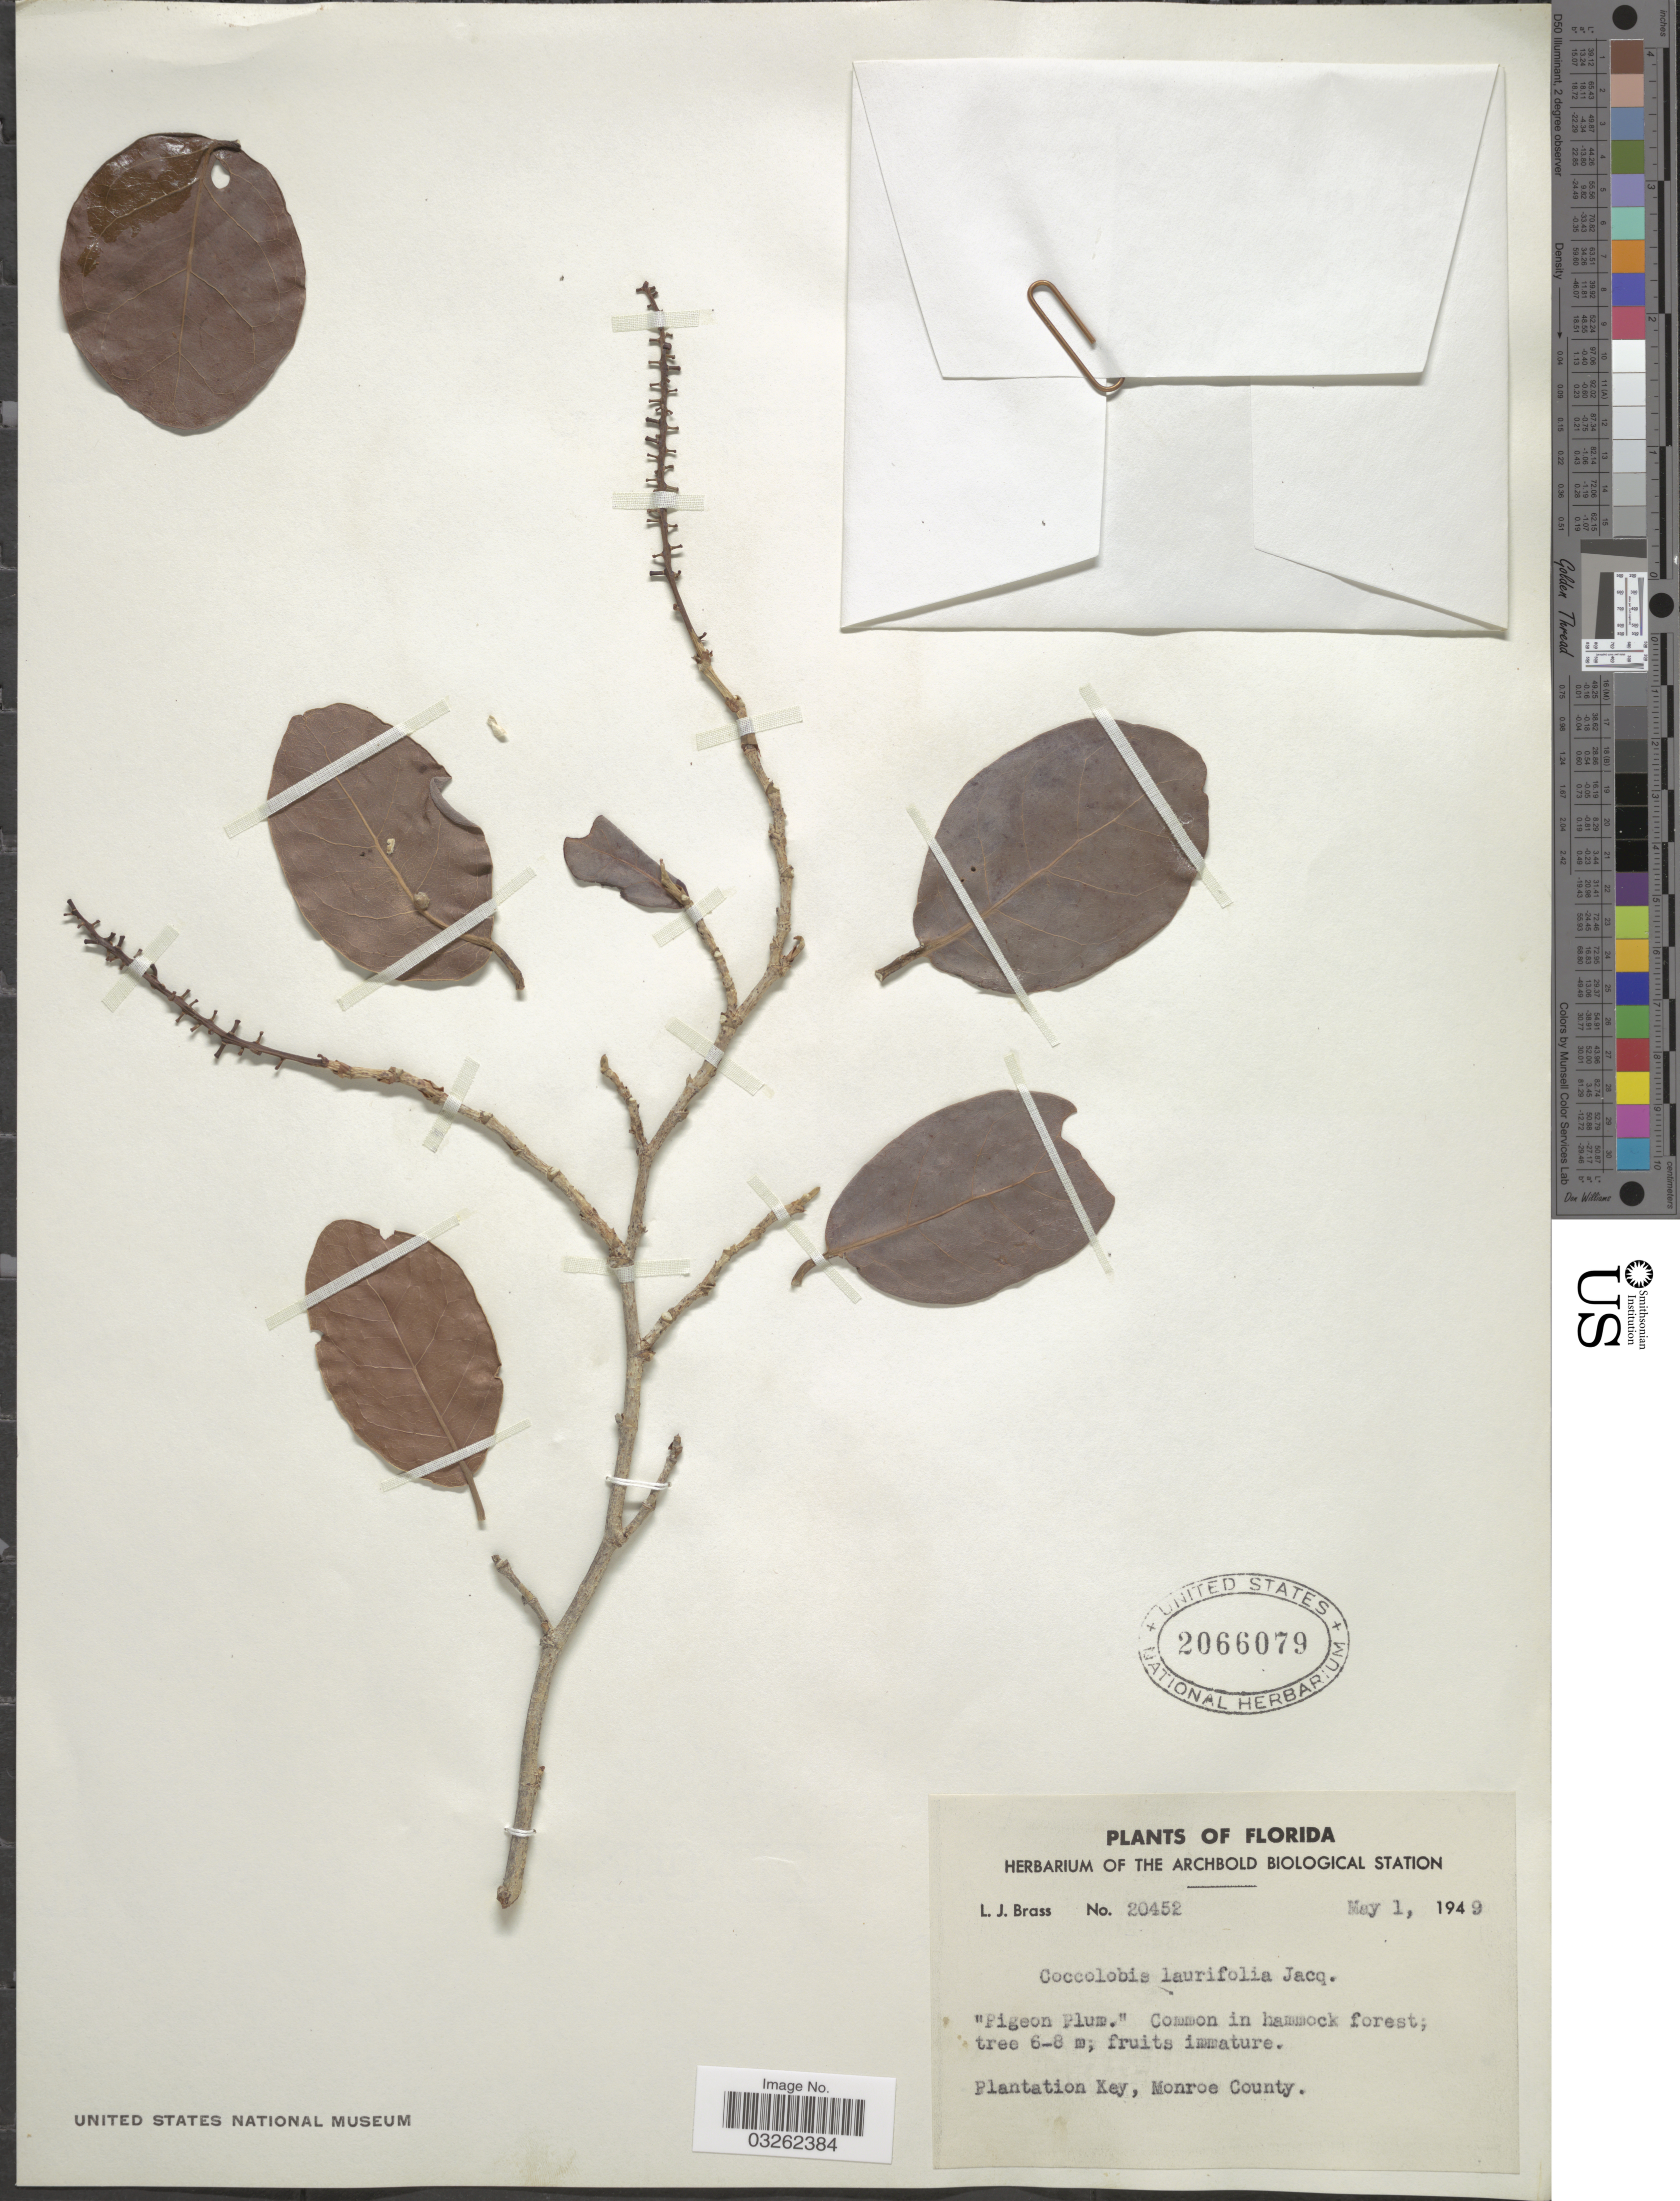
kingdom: Plantae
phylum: Tracheophyta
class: Magnoliopsida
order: Caryophyllales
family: Polygonaceae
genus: Coccoloba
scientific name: Coccoloba floridana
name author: Meisn. in DC.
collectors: L. J. Brass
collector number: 20452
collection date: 1949-05-01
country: United States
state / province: Florida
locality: Plantation Key, Monroe County.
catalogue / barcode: US 2066079